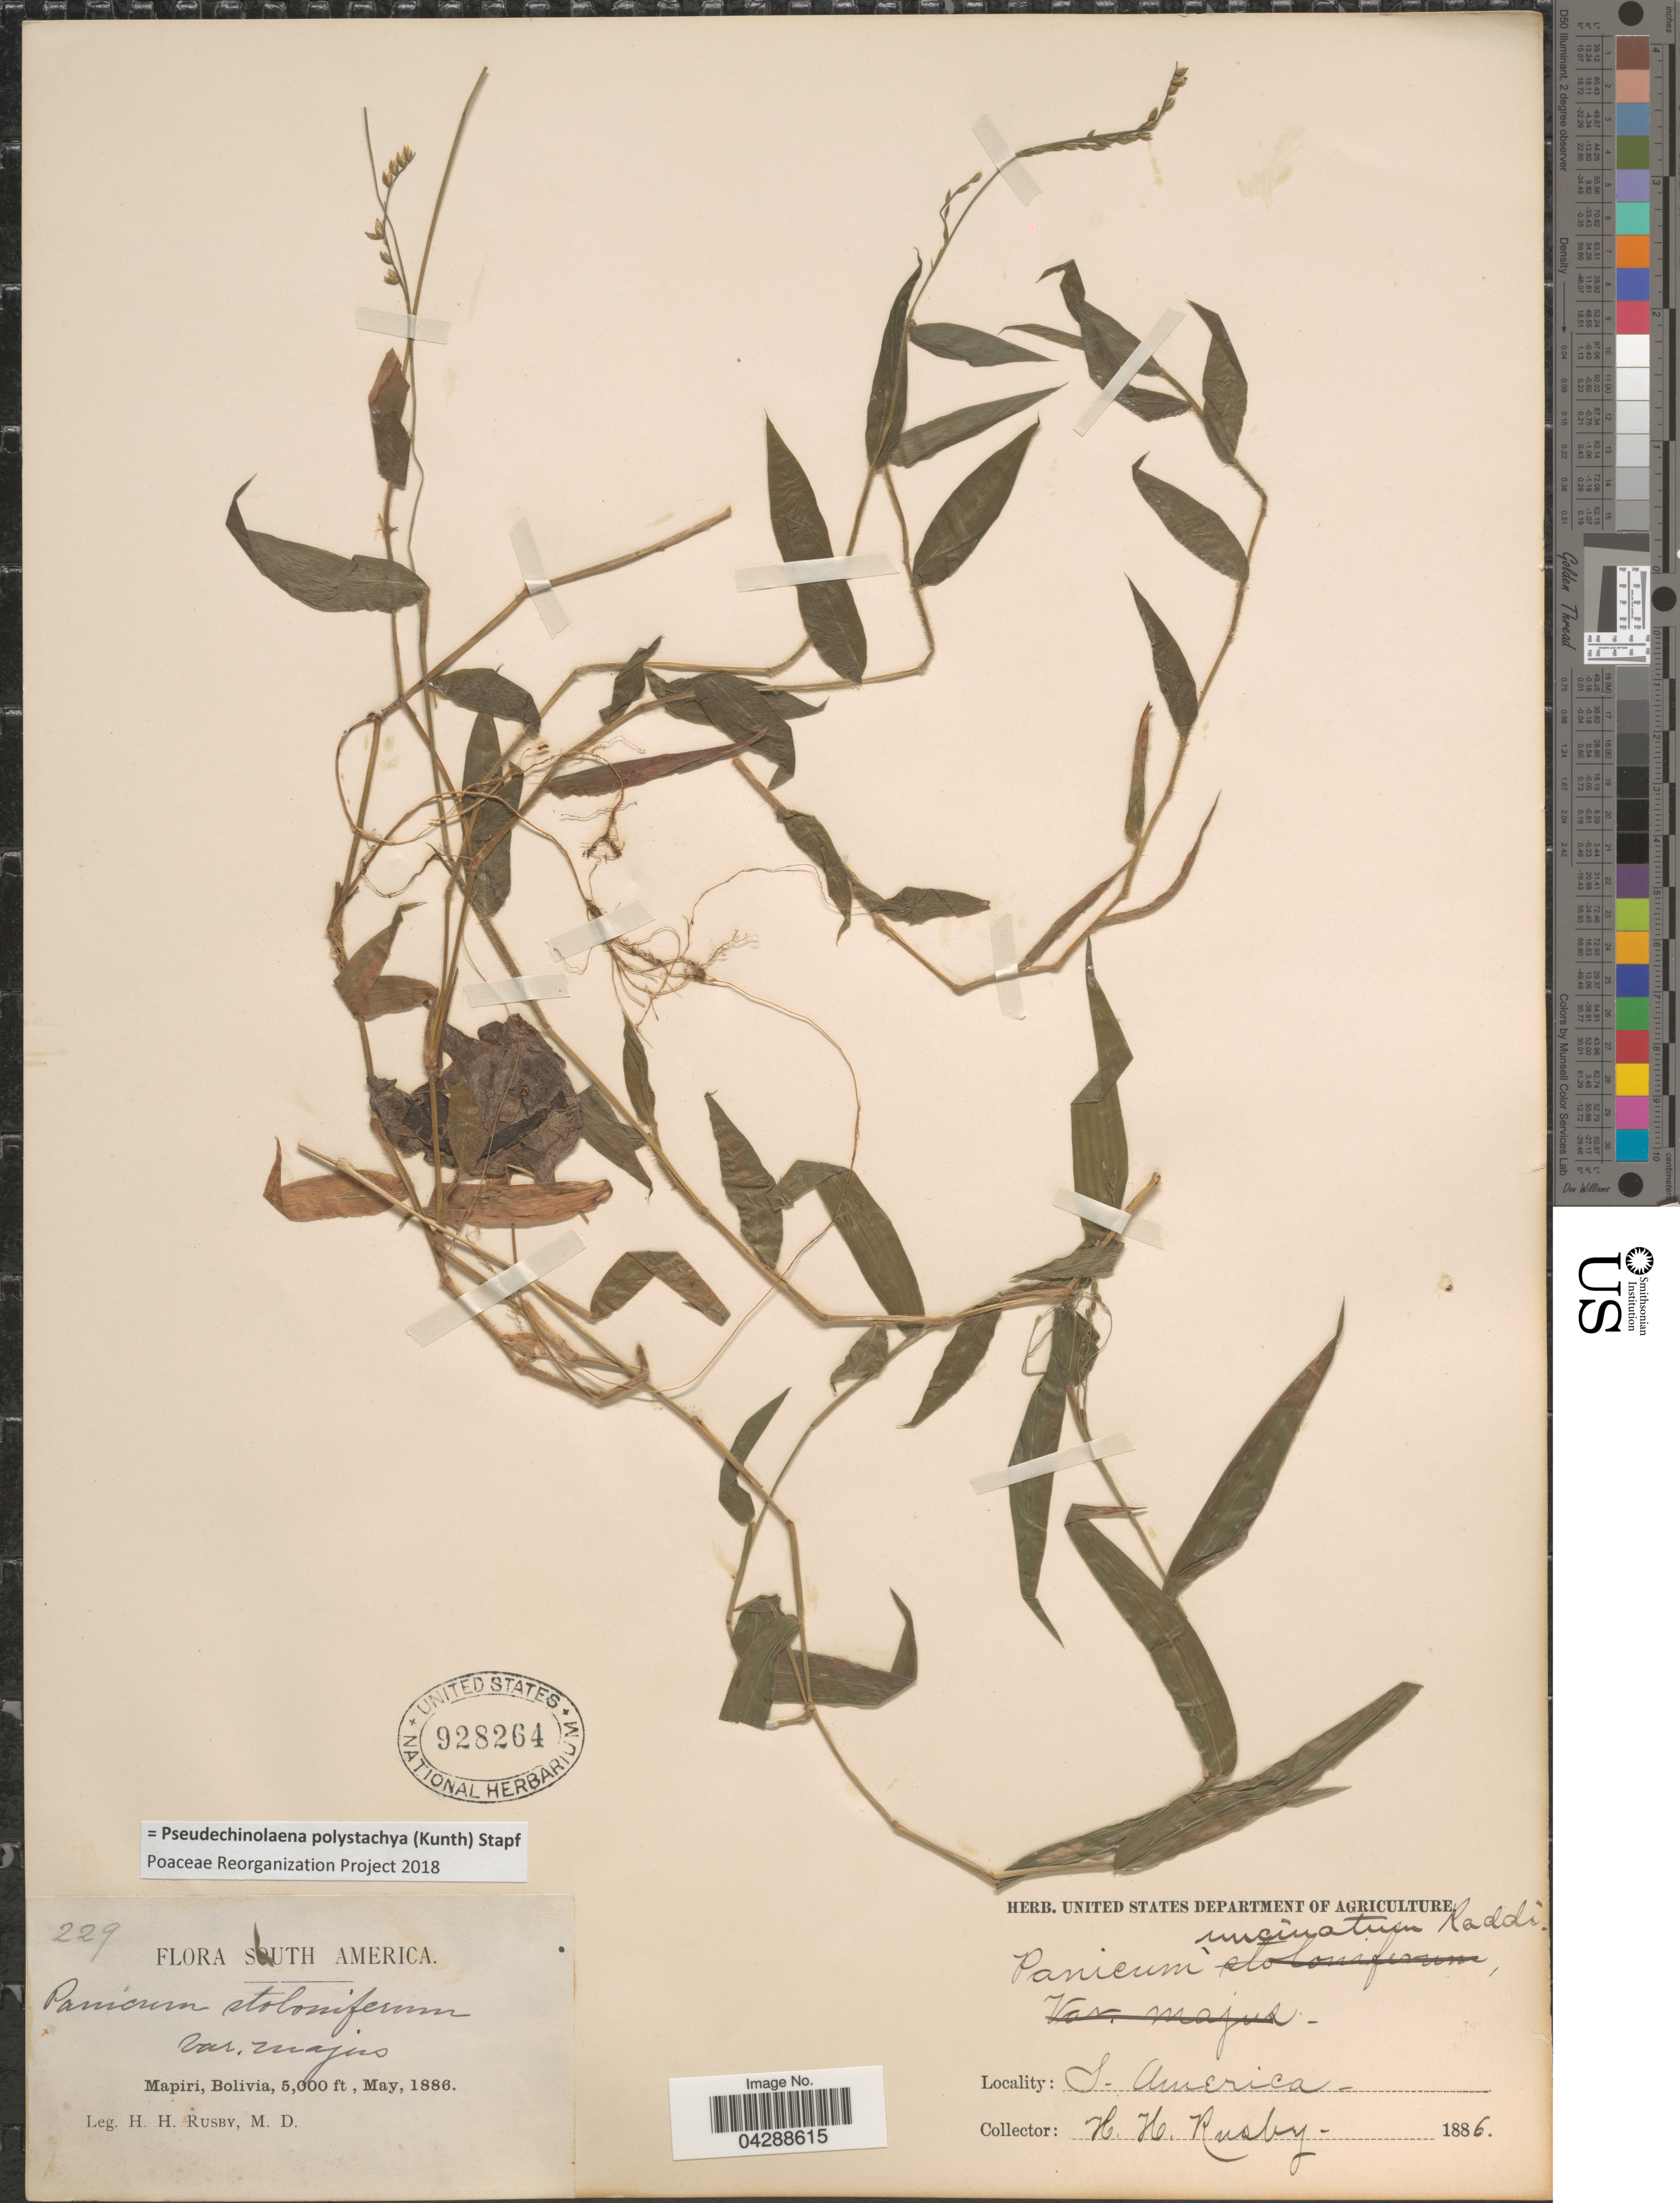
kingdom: Plantae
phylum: Tracheophyta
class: Liliopsida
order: Poales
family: Poaceae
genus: Pseudechinolaena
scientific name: Pseudechinolaena polystachya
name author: (Kunth) Stapf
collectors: H. H. Rusby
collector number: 229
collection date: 1886-05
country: Bolivia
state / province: La Páz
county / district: Larecaja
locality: Mapiri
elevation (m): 1524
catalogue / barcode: US 928264